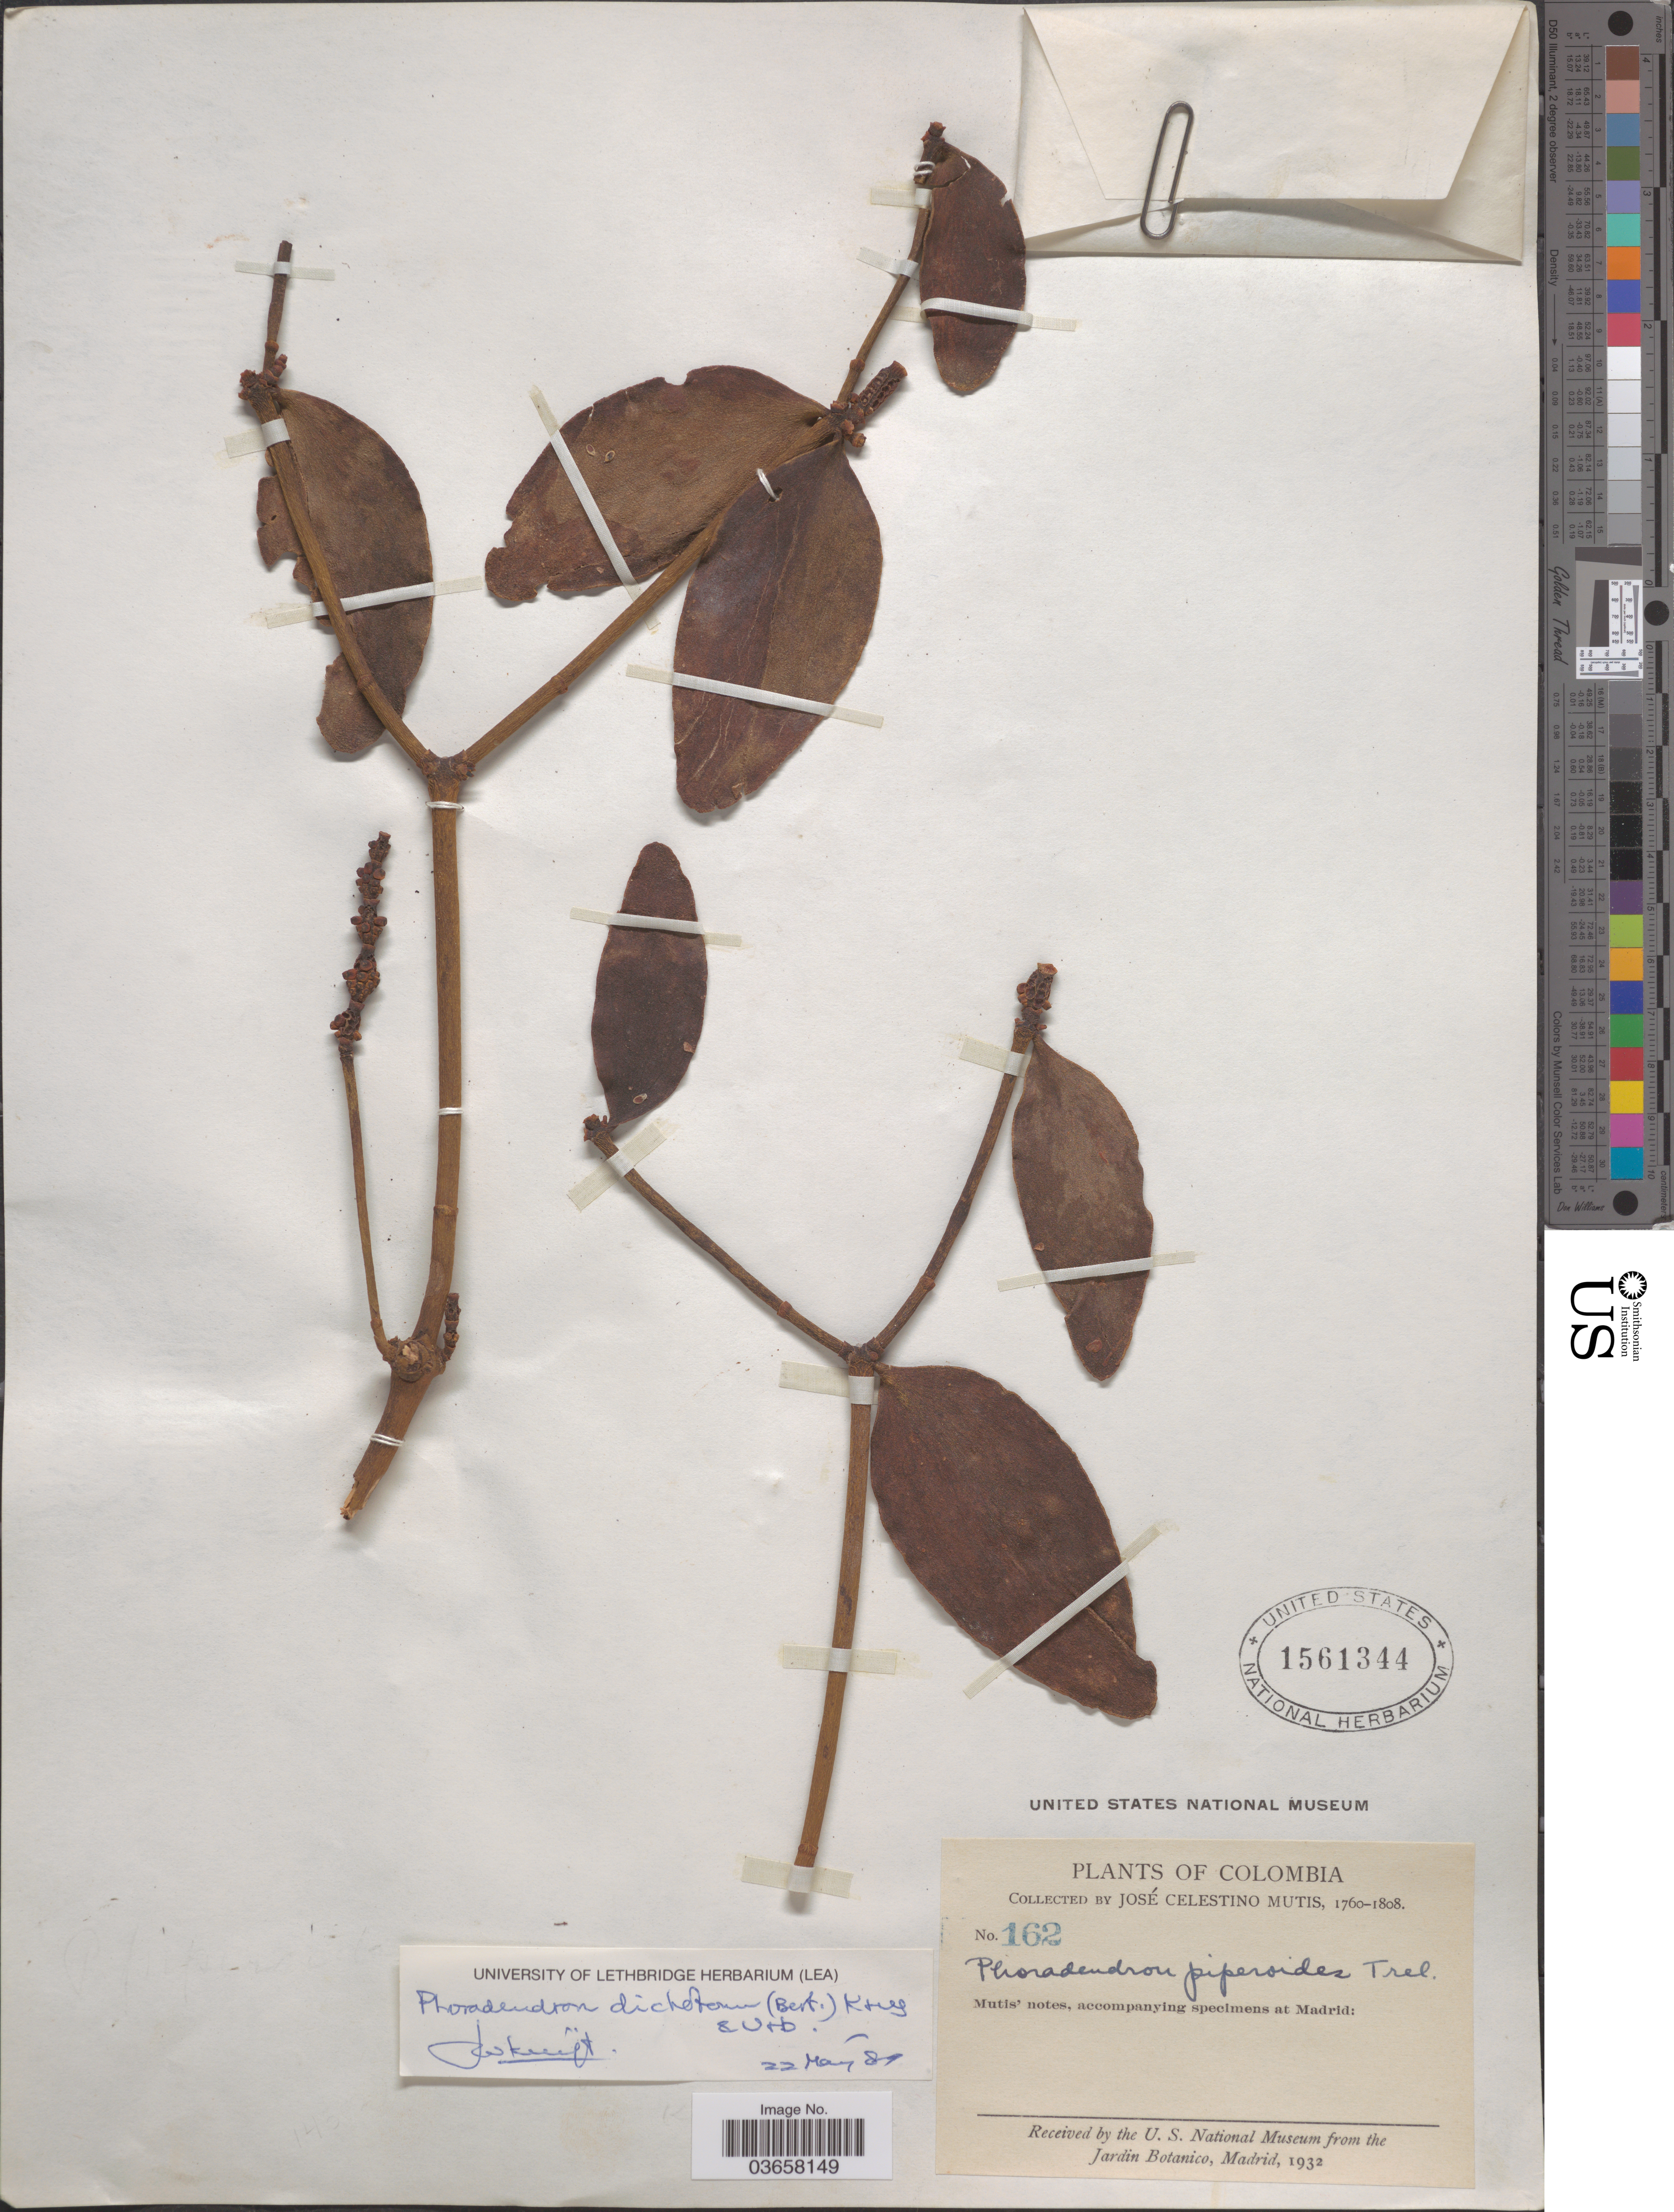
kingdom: Plantae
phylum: Tracheophyta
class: Magnoliopsida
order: Santalales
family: Viscaceae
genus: Phoradendron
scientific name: Phoradendron dichotomum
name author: (D. Don) Ettingsh.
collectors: J. C. B. Mutis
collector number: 162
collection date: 1760/1808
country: Colombia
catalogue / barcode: US 1561344